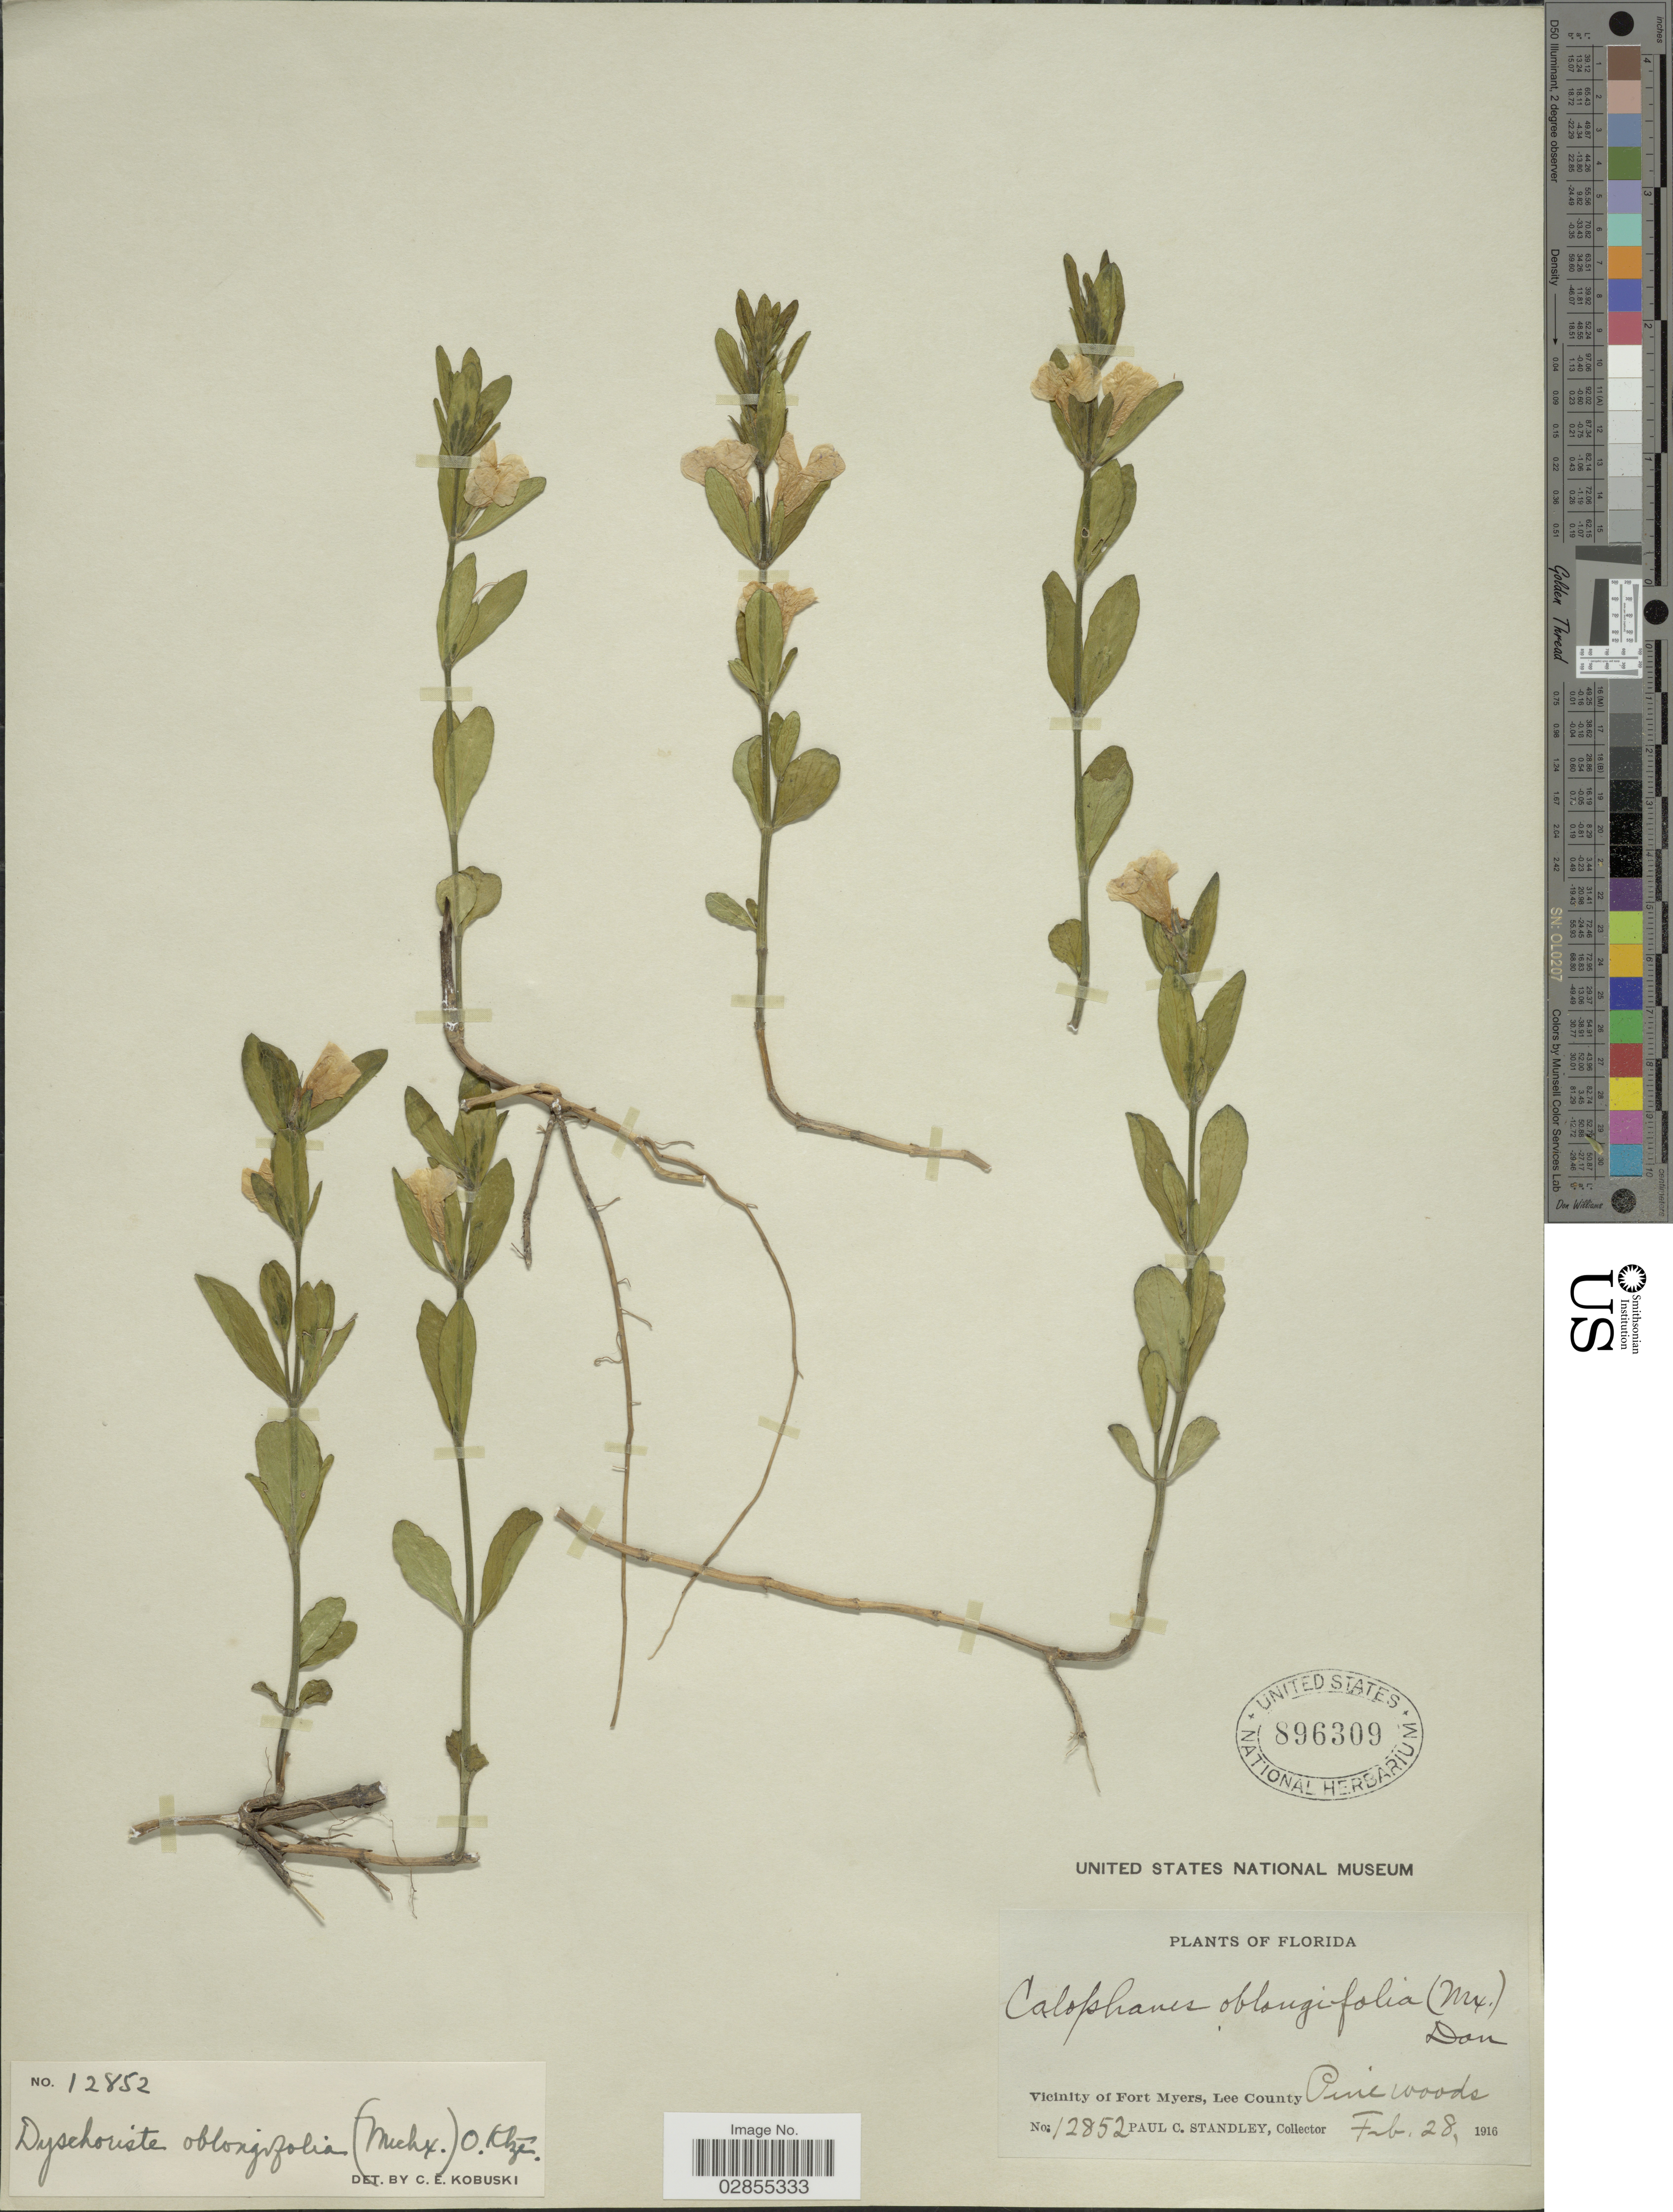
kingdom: Plantae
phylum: Tracheophyta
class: Magnoliopsida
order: Lamiales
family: Acanthaceae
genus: Dyschoriste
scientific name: Dyschoriste oblongifolia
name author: (Michx.) Kuntze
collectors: P. C. Standley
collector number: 12852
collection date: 1916-02-28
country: United States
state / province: Florida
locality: Vicinity of Fort Myers, Lee County, Pine woods.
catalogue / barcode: US 896309